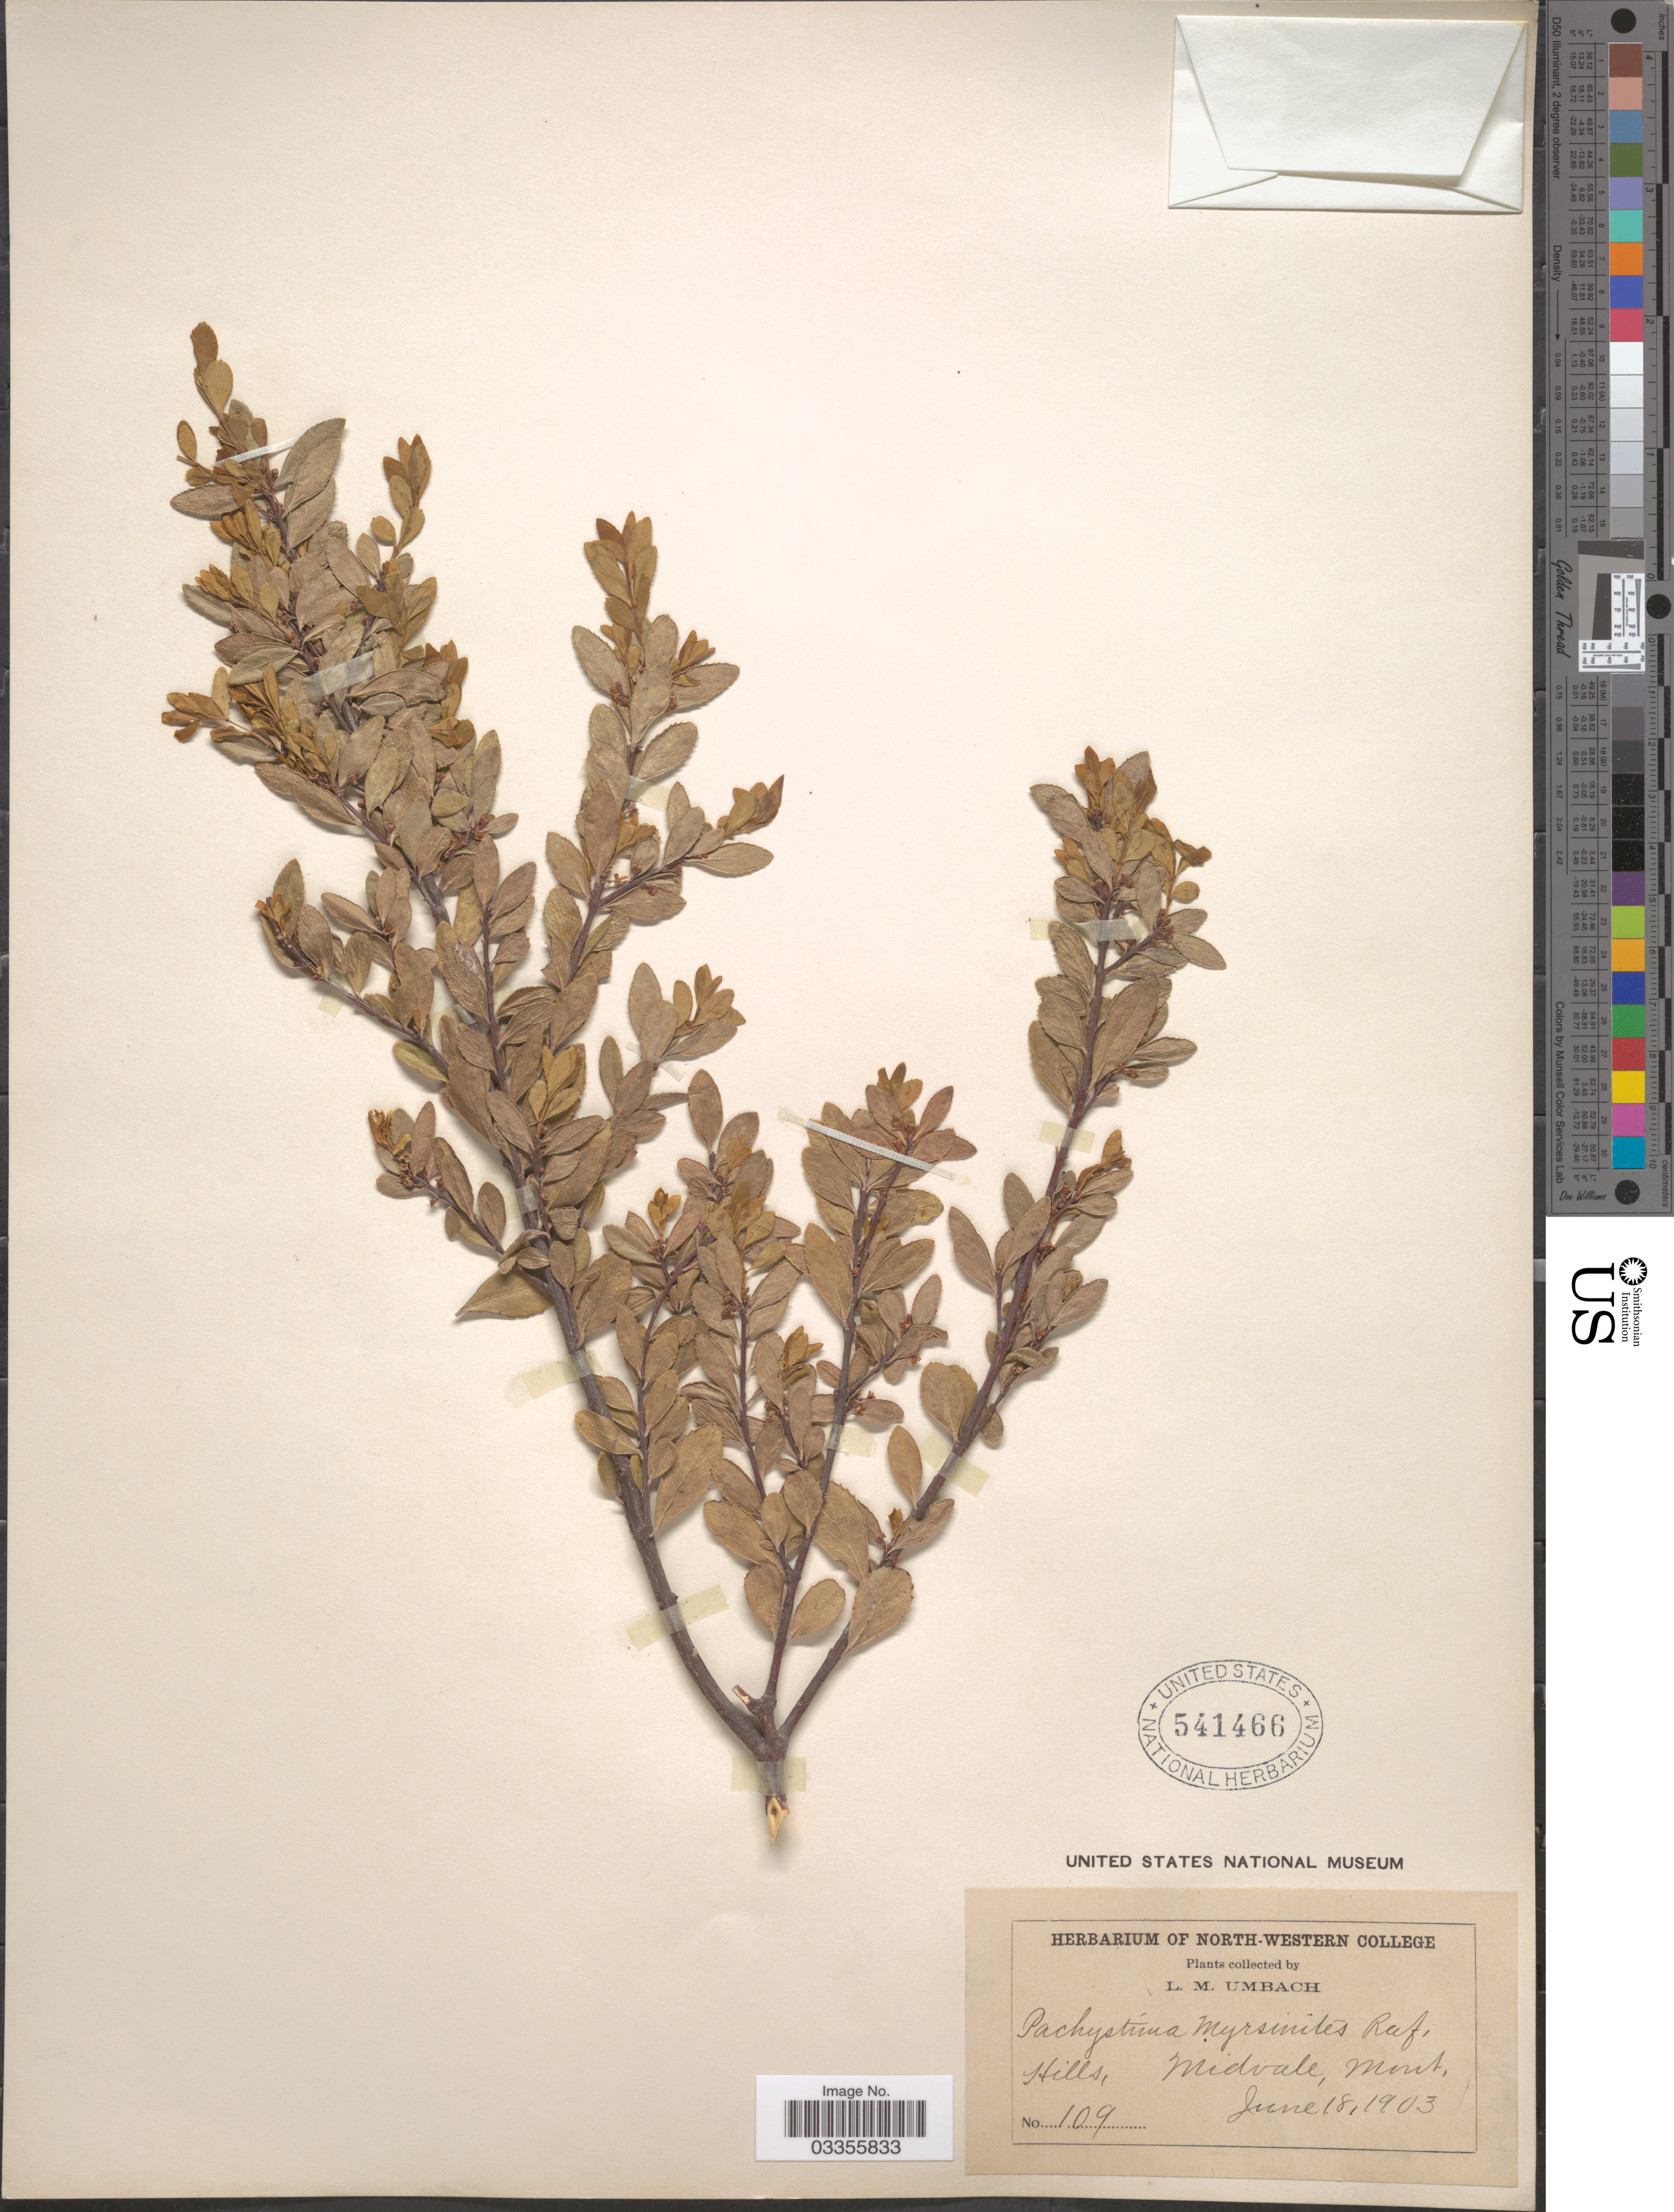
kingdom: Plantae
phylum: Tracheophyta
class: Magnoliopsida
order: Celastrales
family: Celastraceae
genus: Paxistima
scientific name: Paxistima myrsinites subsp. myrsinites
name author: (Pursh) Raf.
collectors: L. M. Umbach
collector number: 109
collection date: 1903-06-18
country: United States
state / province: Montana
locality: Hills, Midvale.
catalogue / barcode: US 541466